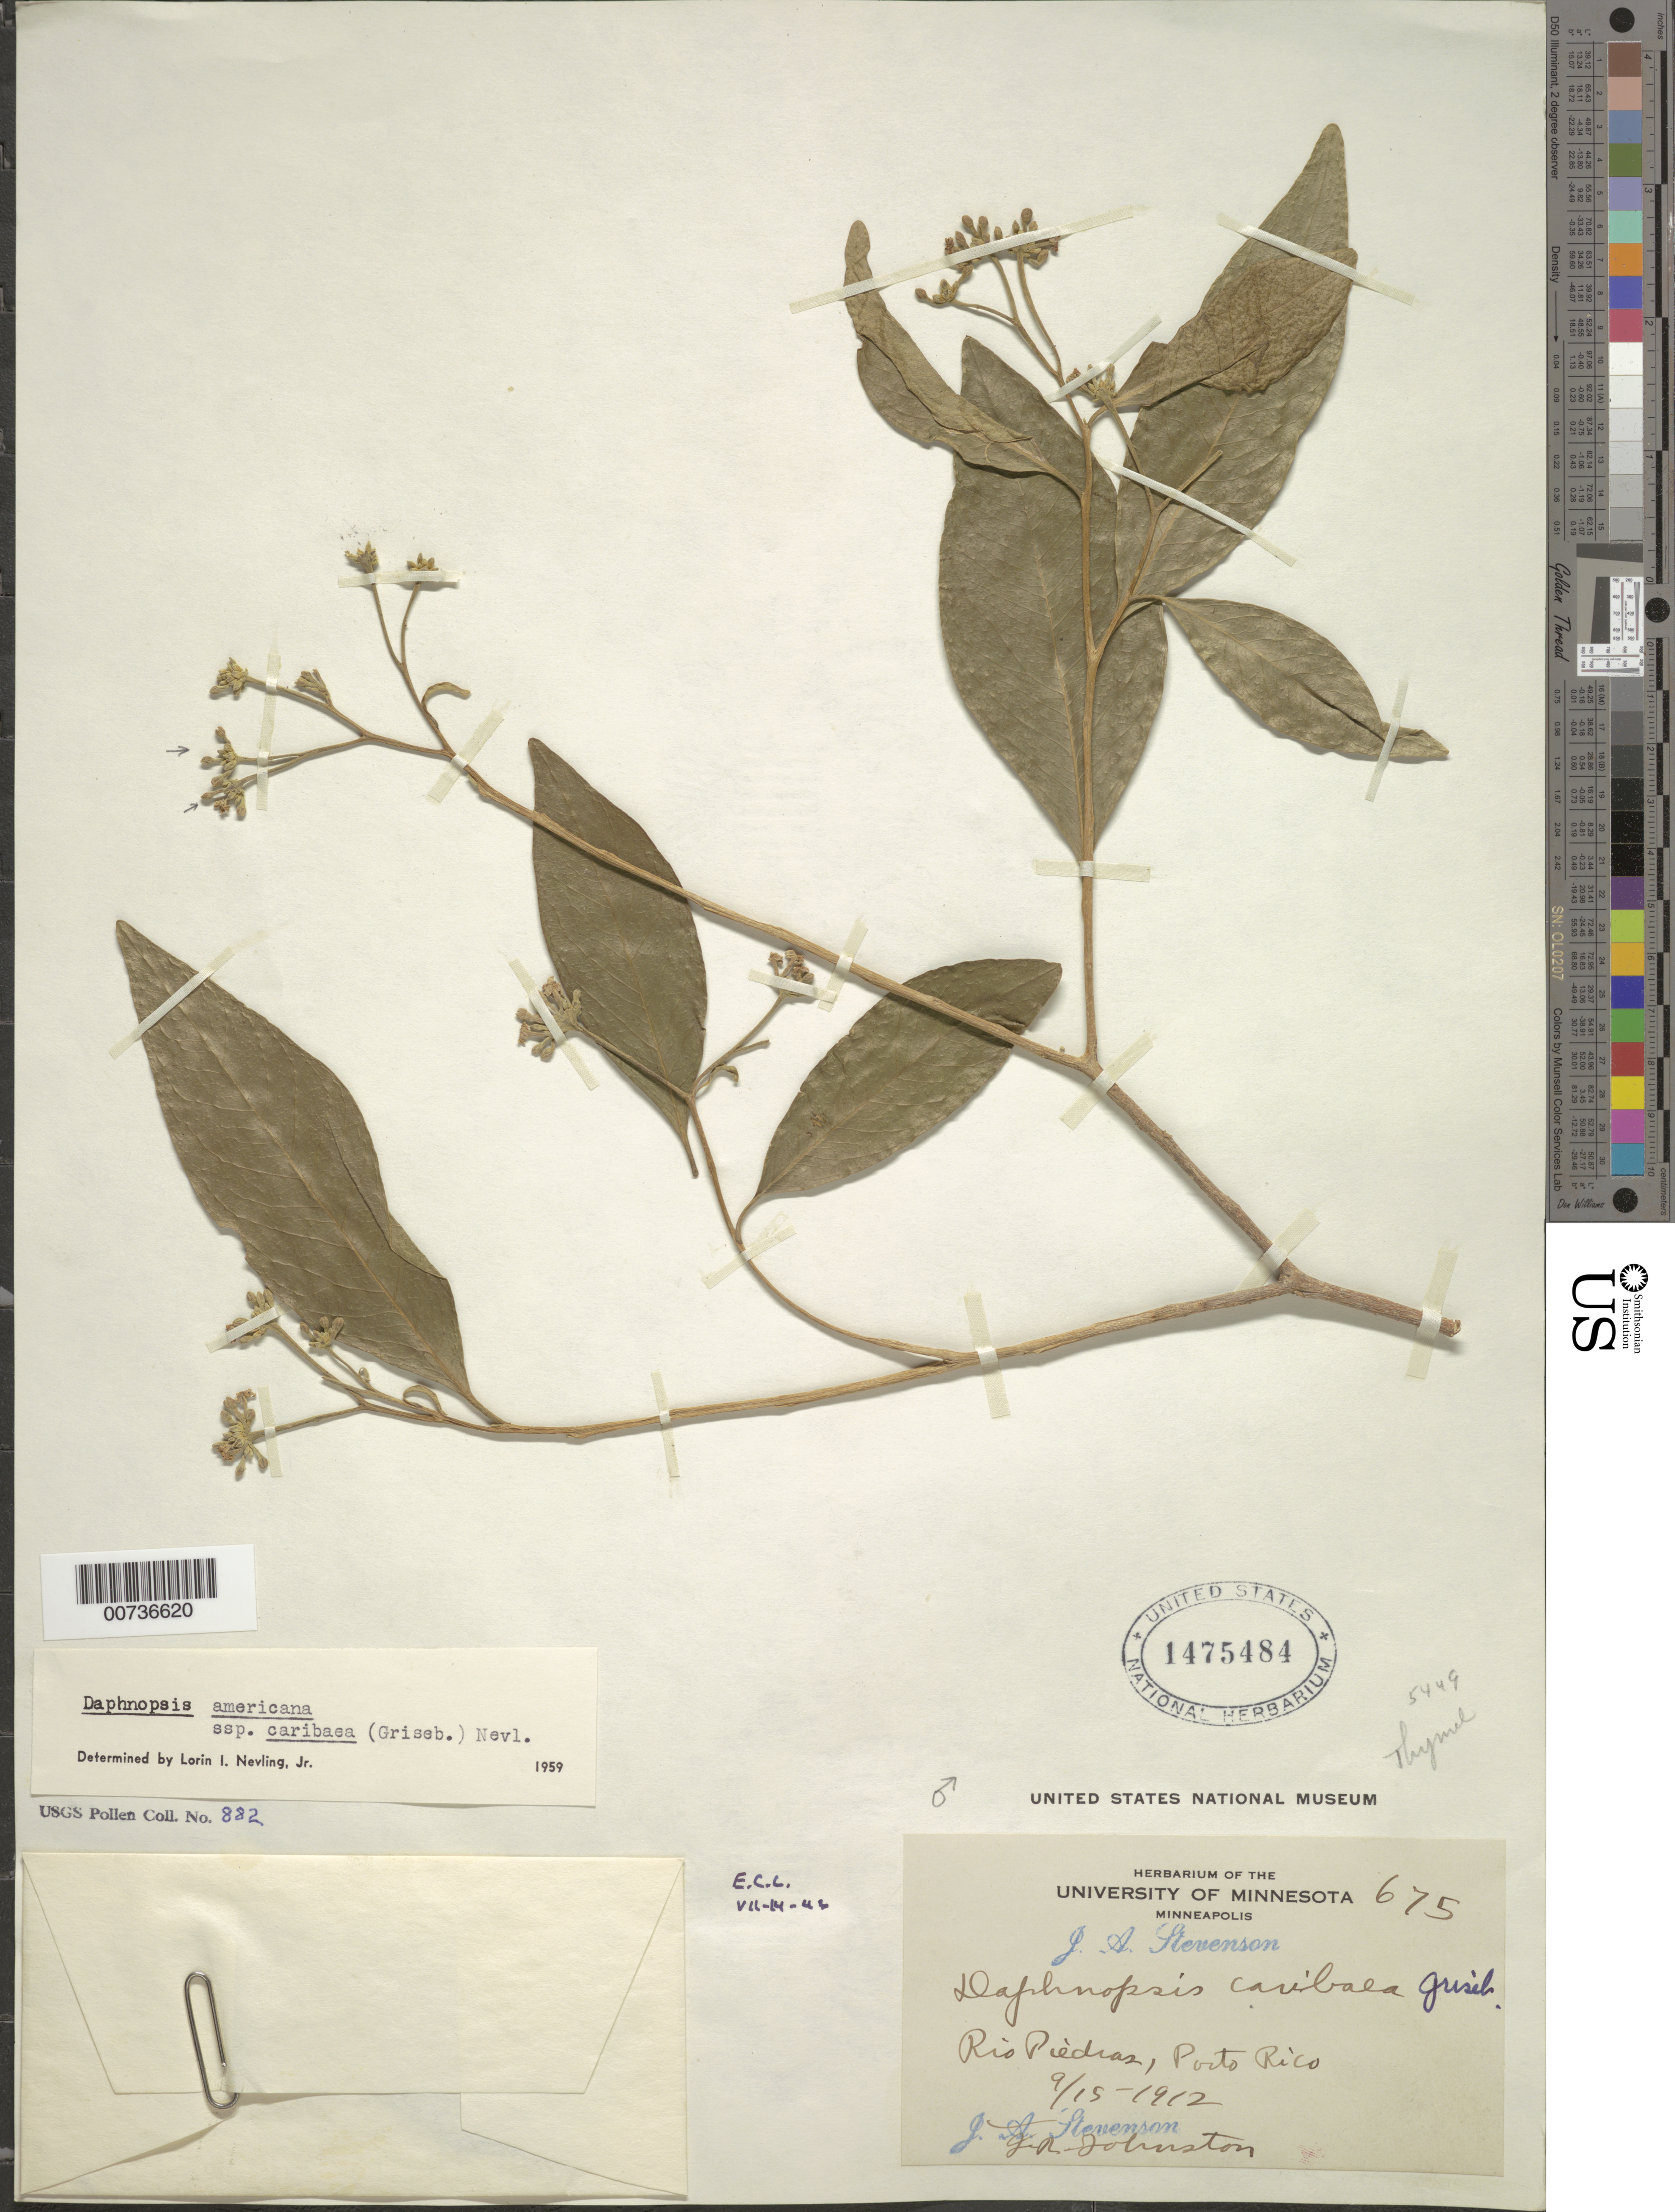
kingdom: Plantae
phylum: Tracheophyta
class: Magnoliopsida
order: Malvales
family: Thymelaeaceae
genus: Daphnopsis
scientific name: Daphnopsis americana subsp. caribaea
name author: (Griseb.) Nevling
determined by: Nevling, L. I., Jr.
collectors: J. Stevenson & J. Johnston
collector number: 675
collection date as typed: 15 Sep 1912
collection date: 1912-09-15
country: Puerto Rico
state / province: San Juan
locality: Rio Piedras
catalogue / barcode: US 1475484